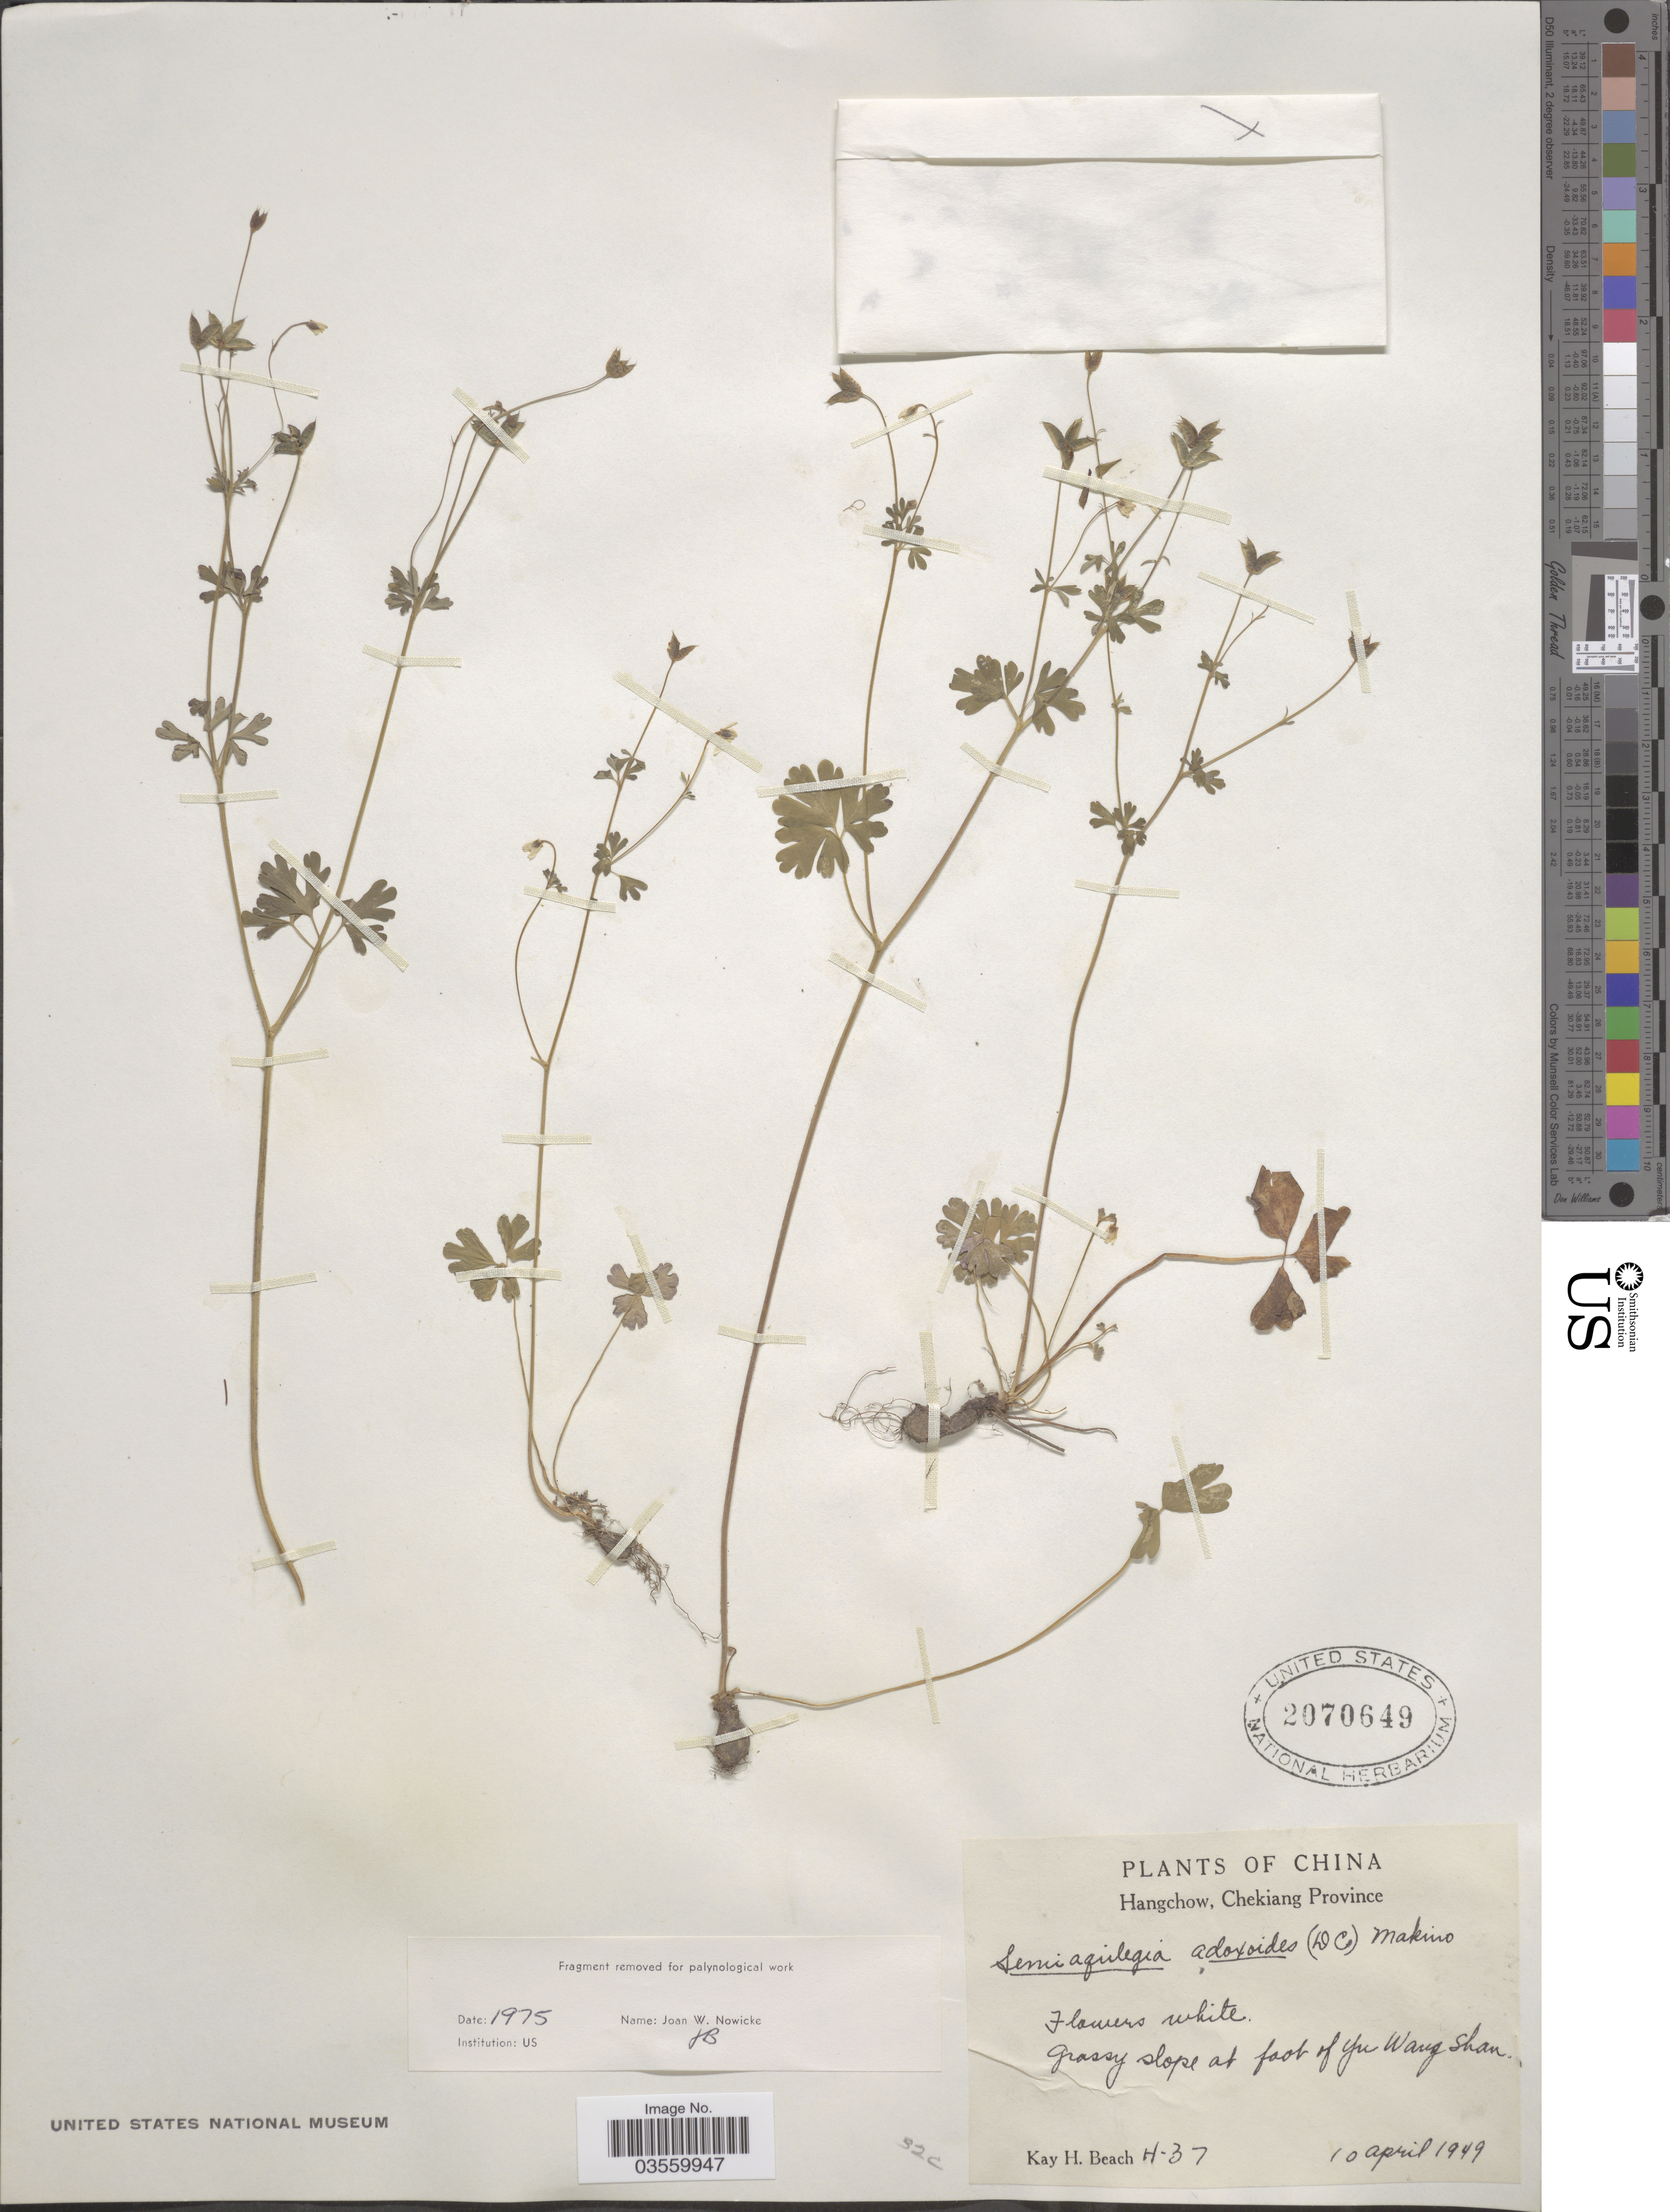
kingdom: Plantae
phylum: Tracheophyta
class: Magnoliopsida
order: Ranunculales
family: Ranunculaceae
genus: Semiaquilegia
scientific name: Semiaquilegia adoxoides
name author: (DC.) Makino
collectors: K. H. Beach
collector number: H-37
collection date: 1949-04-10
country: China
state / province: Zhejiang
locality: Hangchow, Chekiang Province. At foot of Yu Wang Shan.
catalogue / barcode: US 2070649